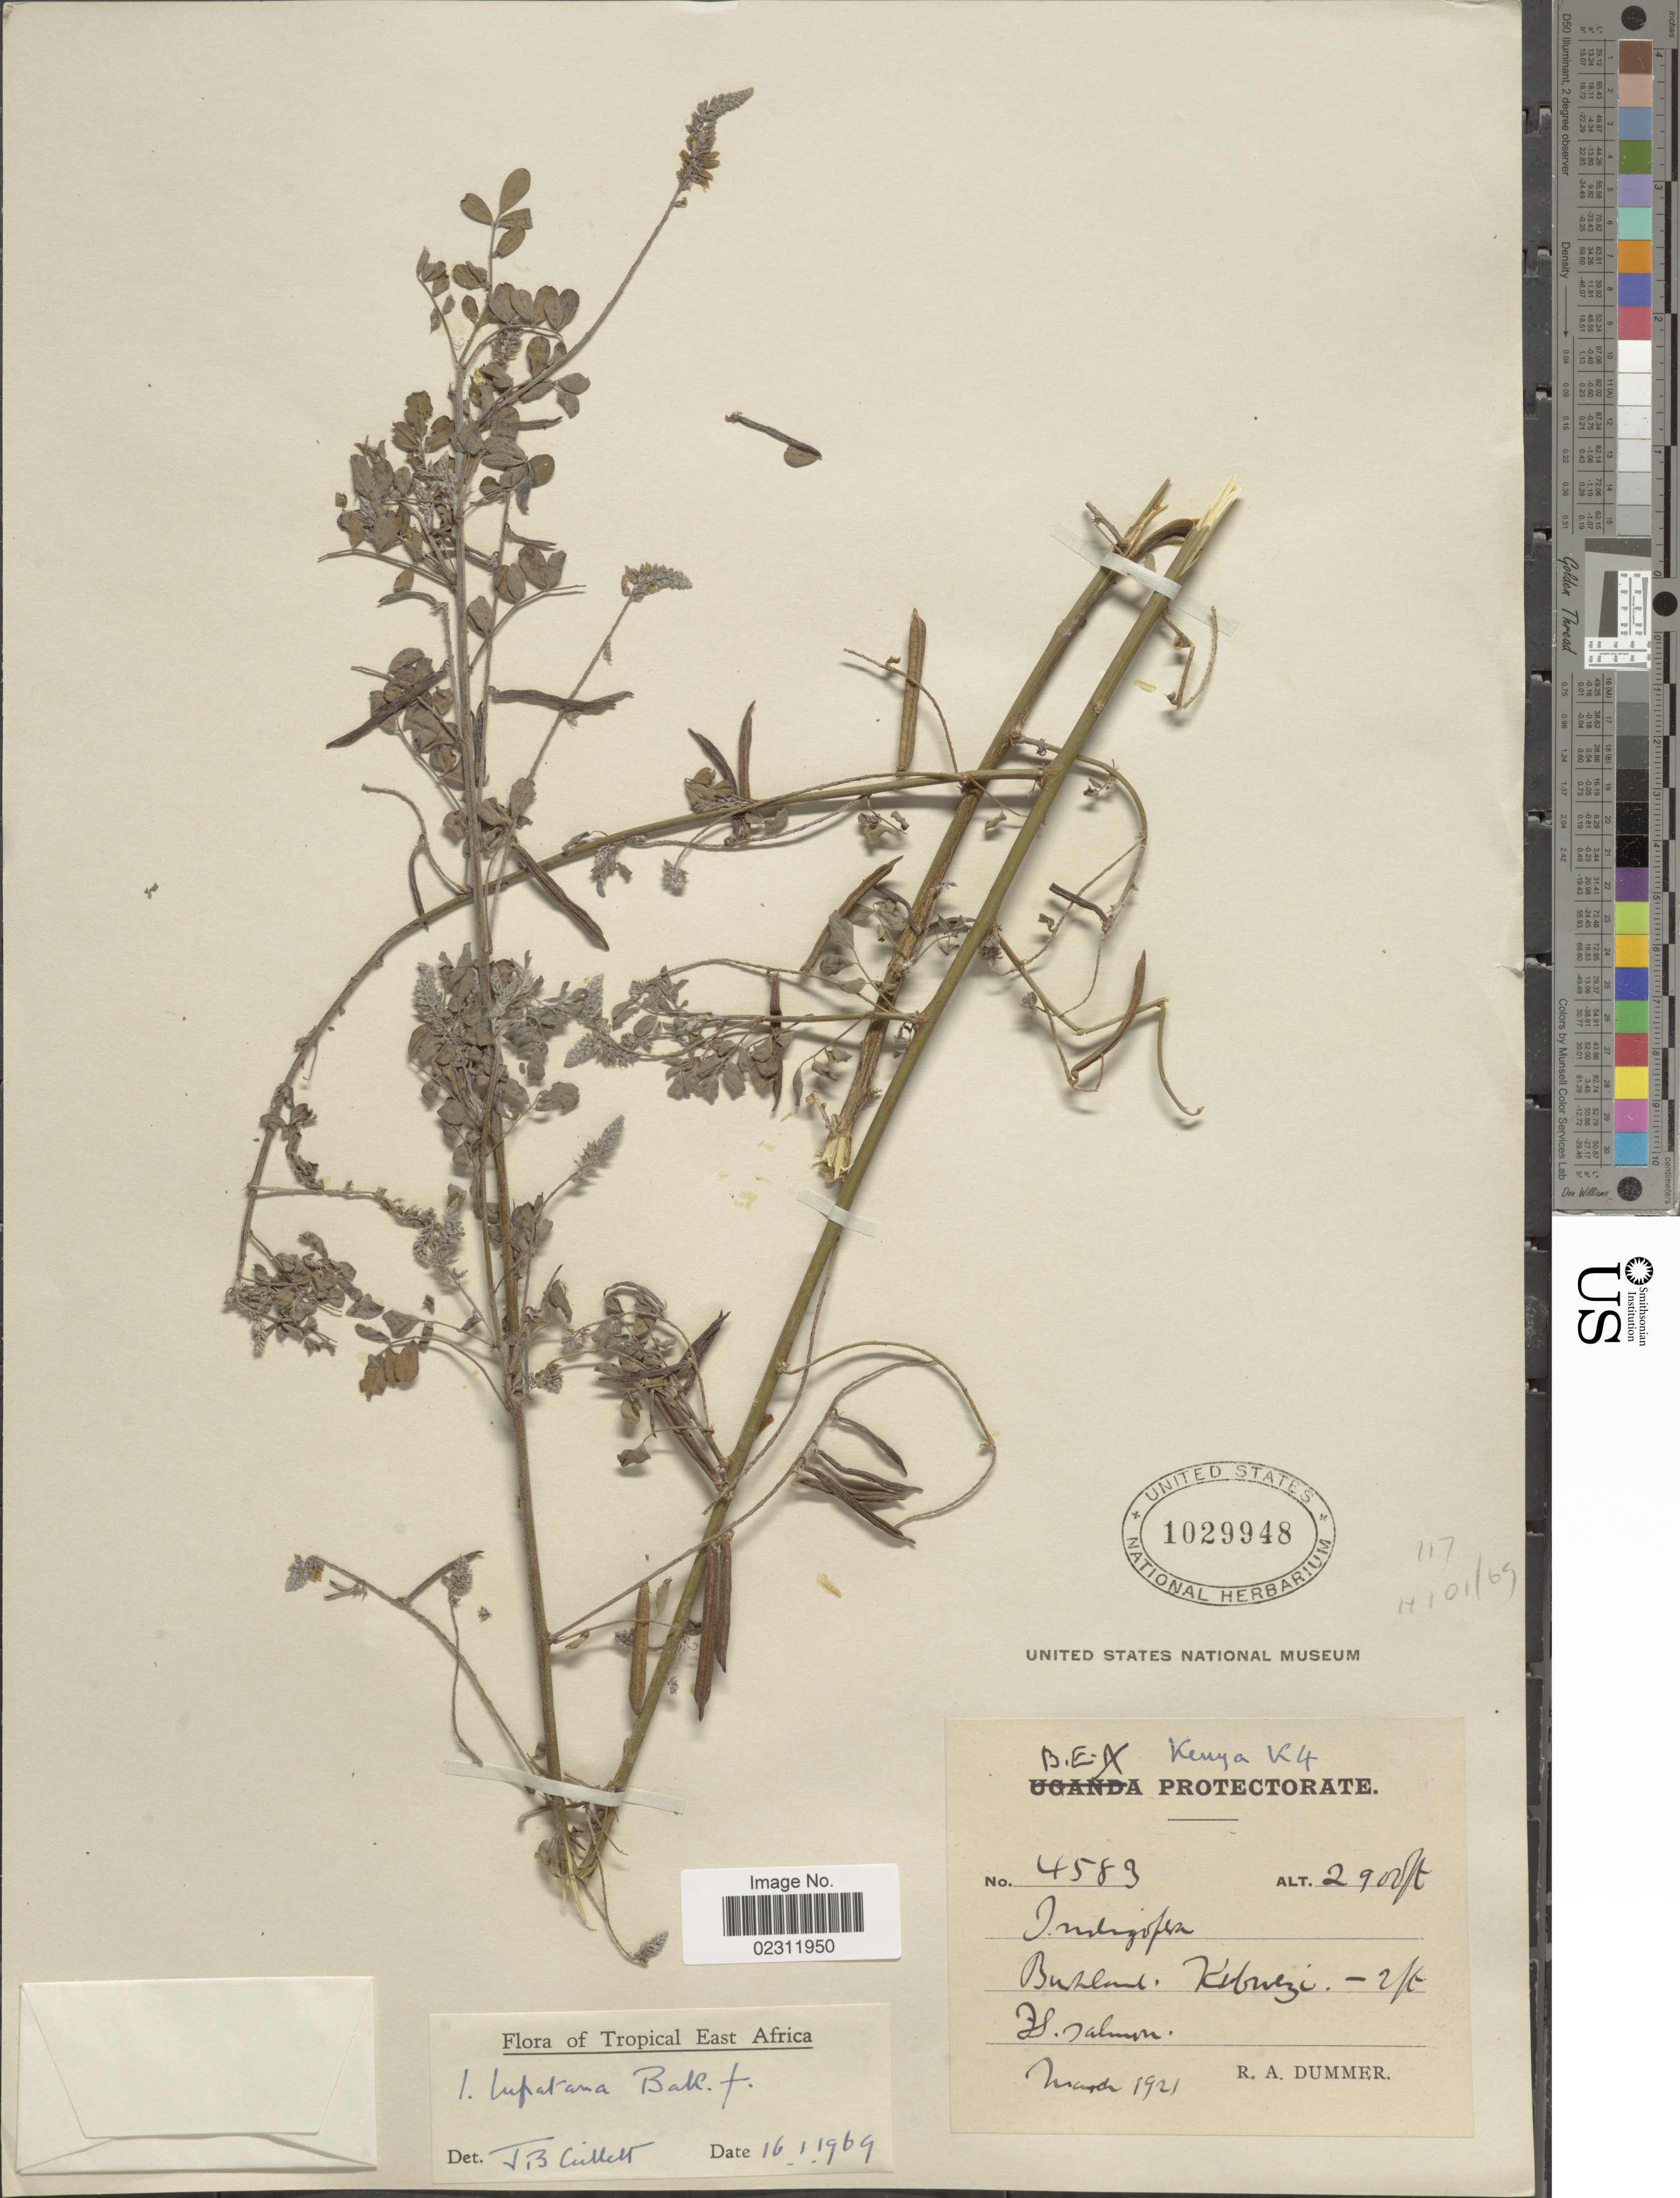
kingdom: Plantae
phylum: Tracheophyta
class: Magnoliopsida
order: Fabales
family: Fabaceae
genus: Indigofera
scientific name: Indigofera lupatana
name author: Baker f.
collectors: R. Dümmer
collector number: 4583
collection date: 1921-03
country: Kenya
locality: Kenya K4, Kibwezi, Tropical East Africa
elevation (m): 884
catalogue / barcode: US 1029948